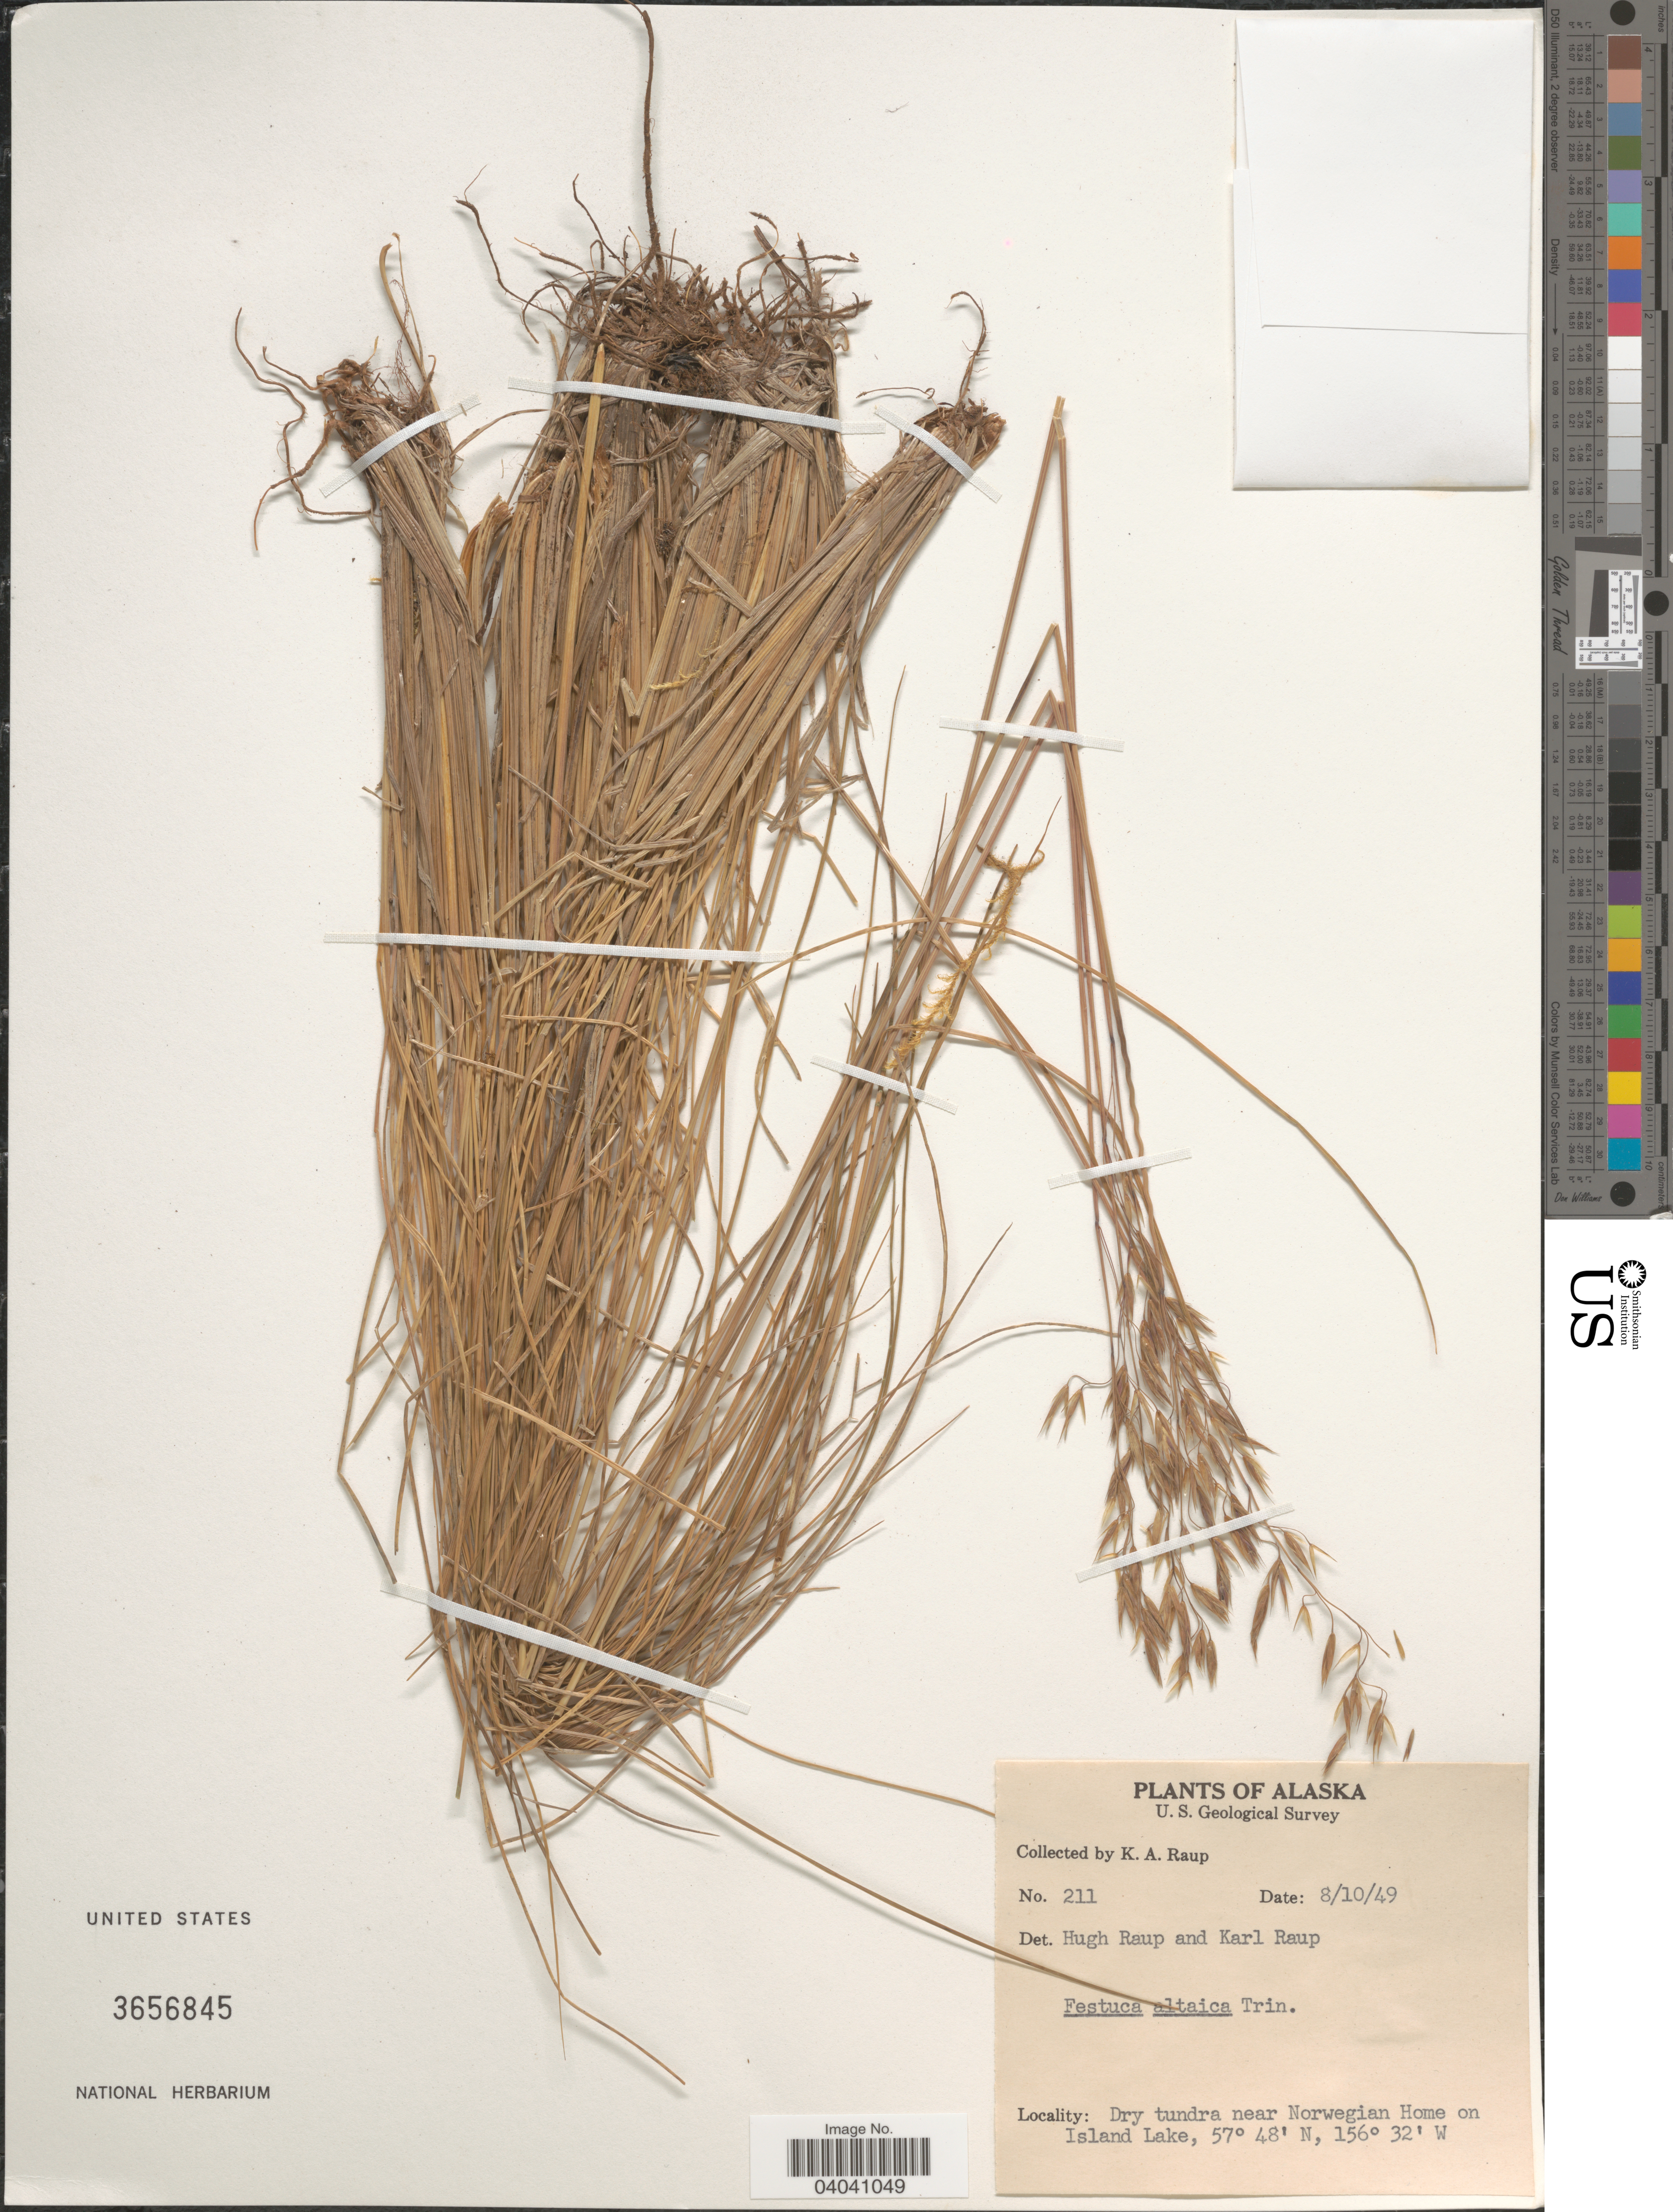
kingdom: Plantae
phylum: Tracheophyta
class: Liliopsida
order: Poales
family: Poaceae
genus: Festuca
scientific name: Festuca altaica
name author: Trin.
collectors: K. Raup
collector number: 211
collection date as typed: Transcribed d/m/y: 10/8/49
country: United States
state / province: Alaska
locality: Dry tundra near Norwegian Home on Island Lake.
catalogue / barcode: US 3656845